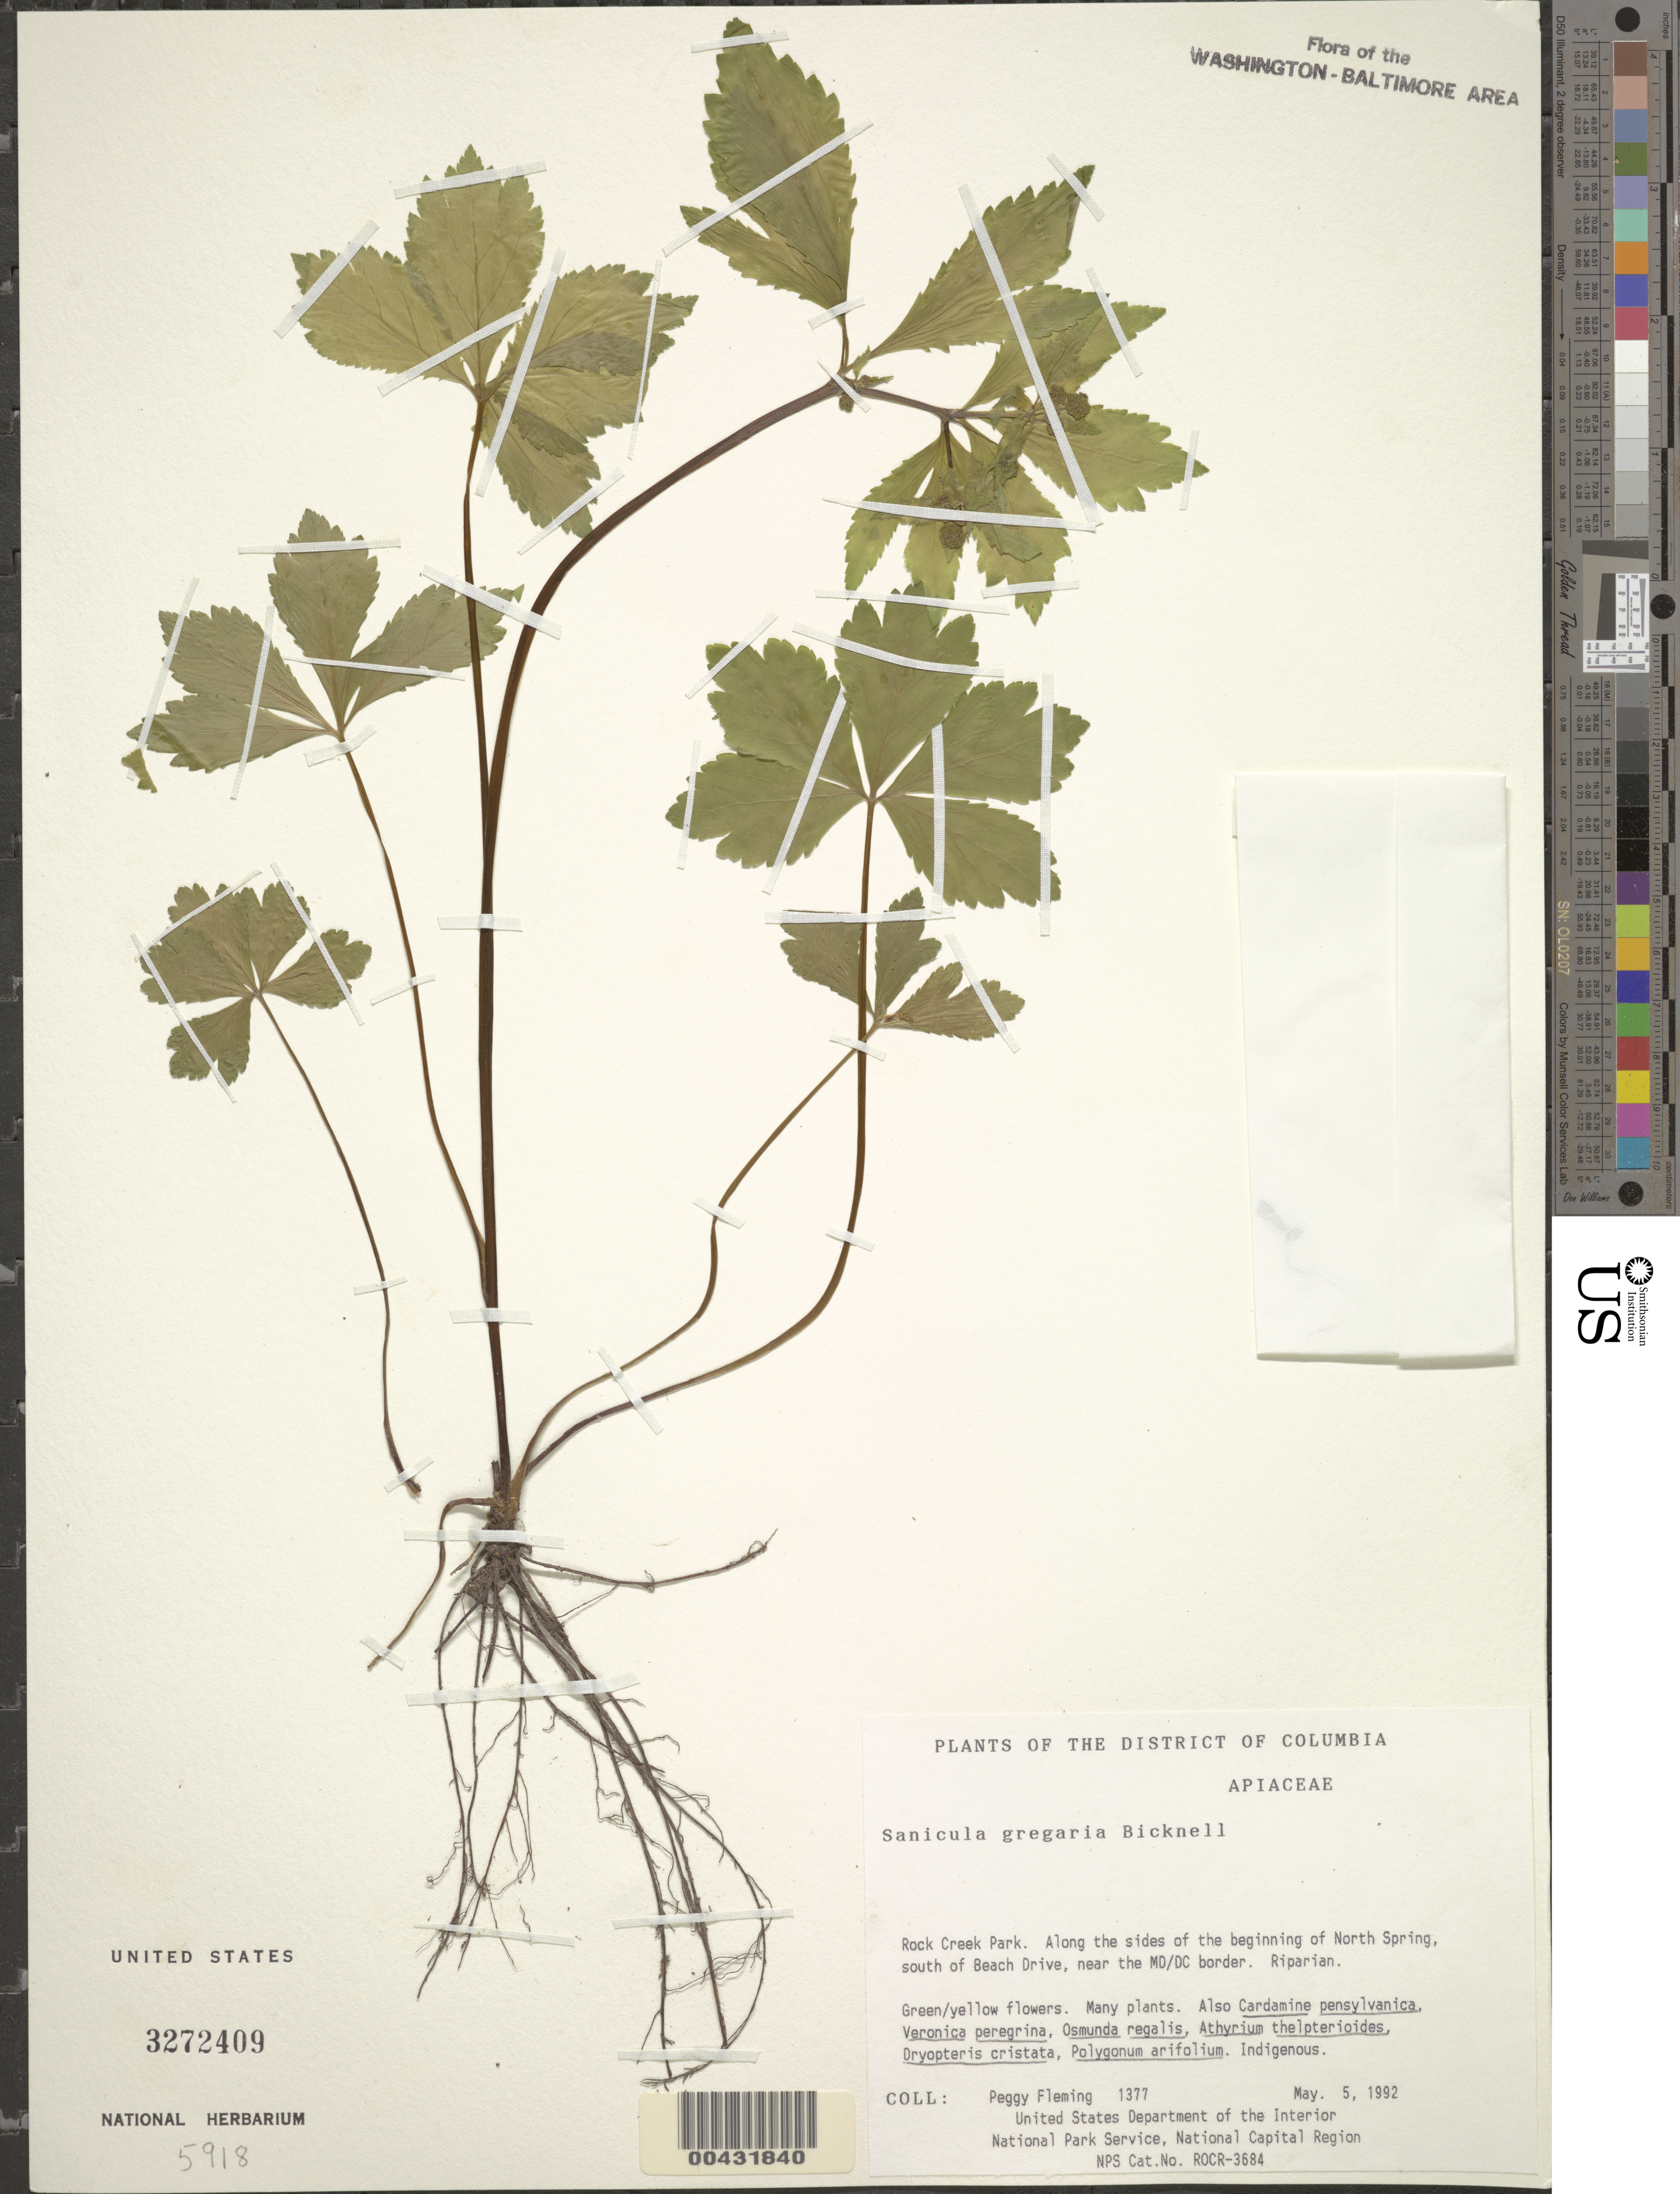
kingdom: Plantae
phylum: Tracheophyta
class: Magnoliopsida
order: Apiales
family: Apiaceae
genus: Sanicula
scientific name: Sanicula odorata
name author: (Raf.) Pryer & Phillippe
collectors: P. Fleming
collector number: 1377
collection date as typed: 05 May 1992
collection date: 1992-05-05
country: United States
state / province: District of Columbia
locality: Rock Creek Park, North Spring, S of Beach Drive near MD and DC border Rock Creek Park & vicinity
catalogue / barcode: US 3272409